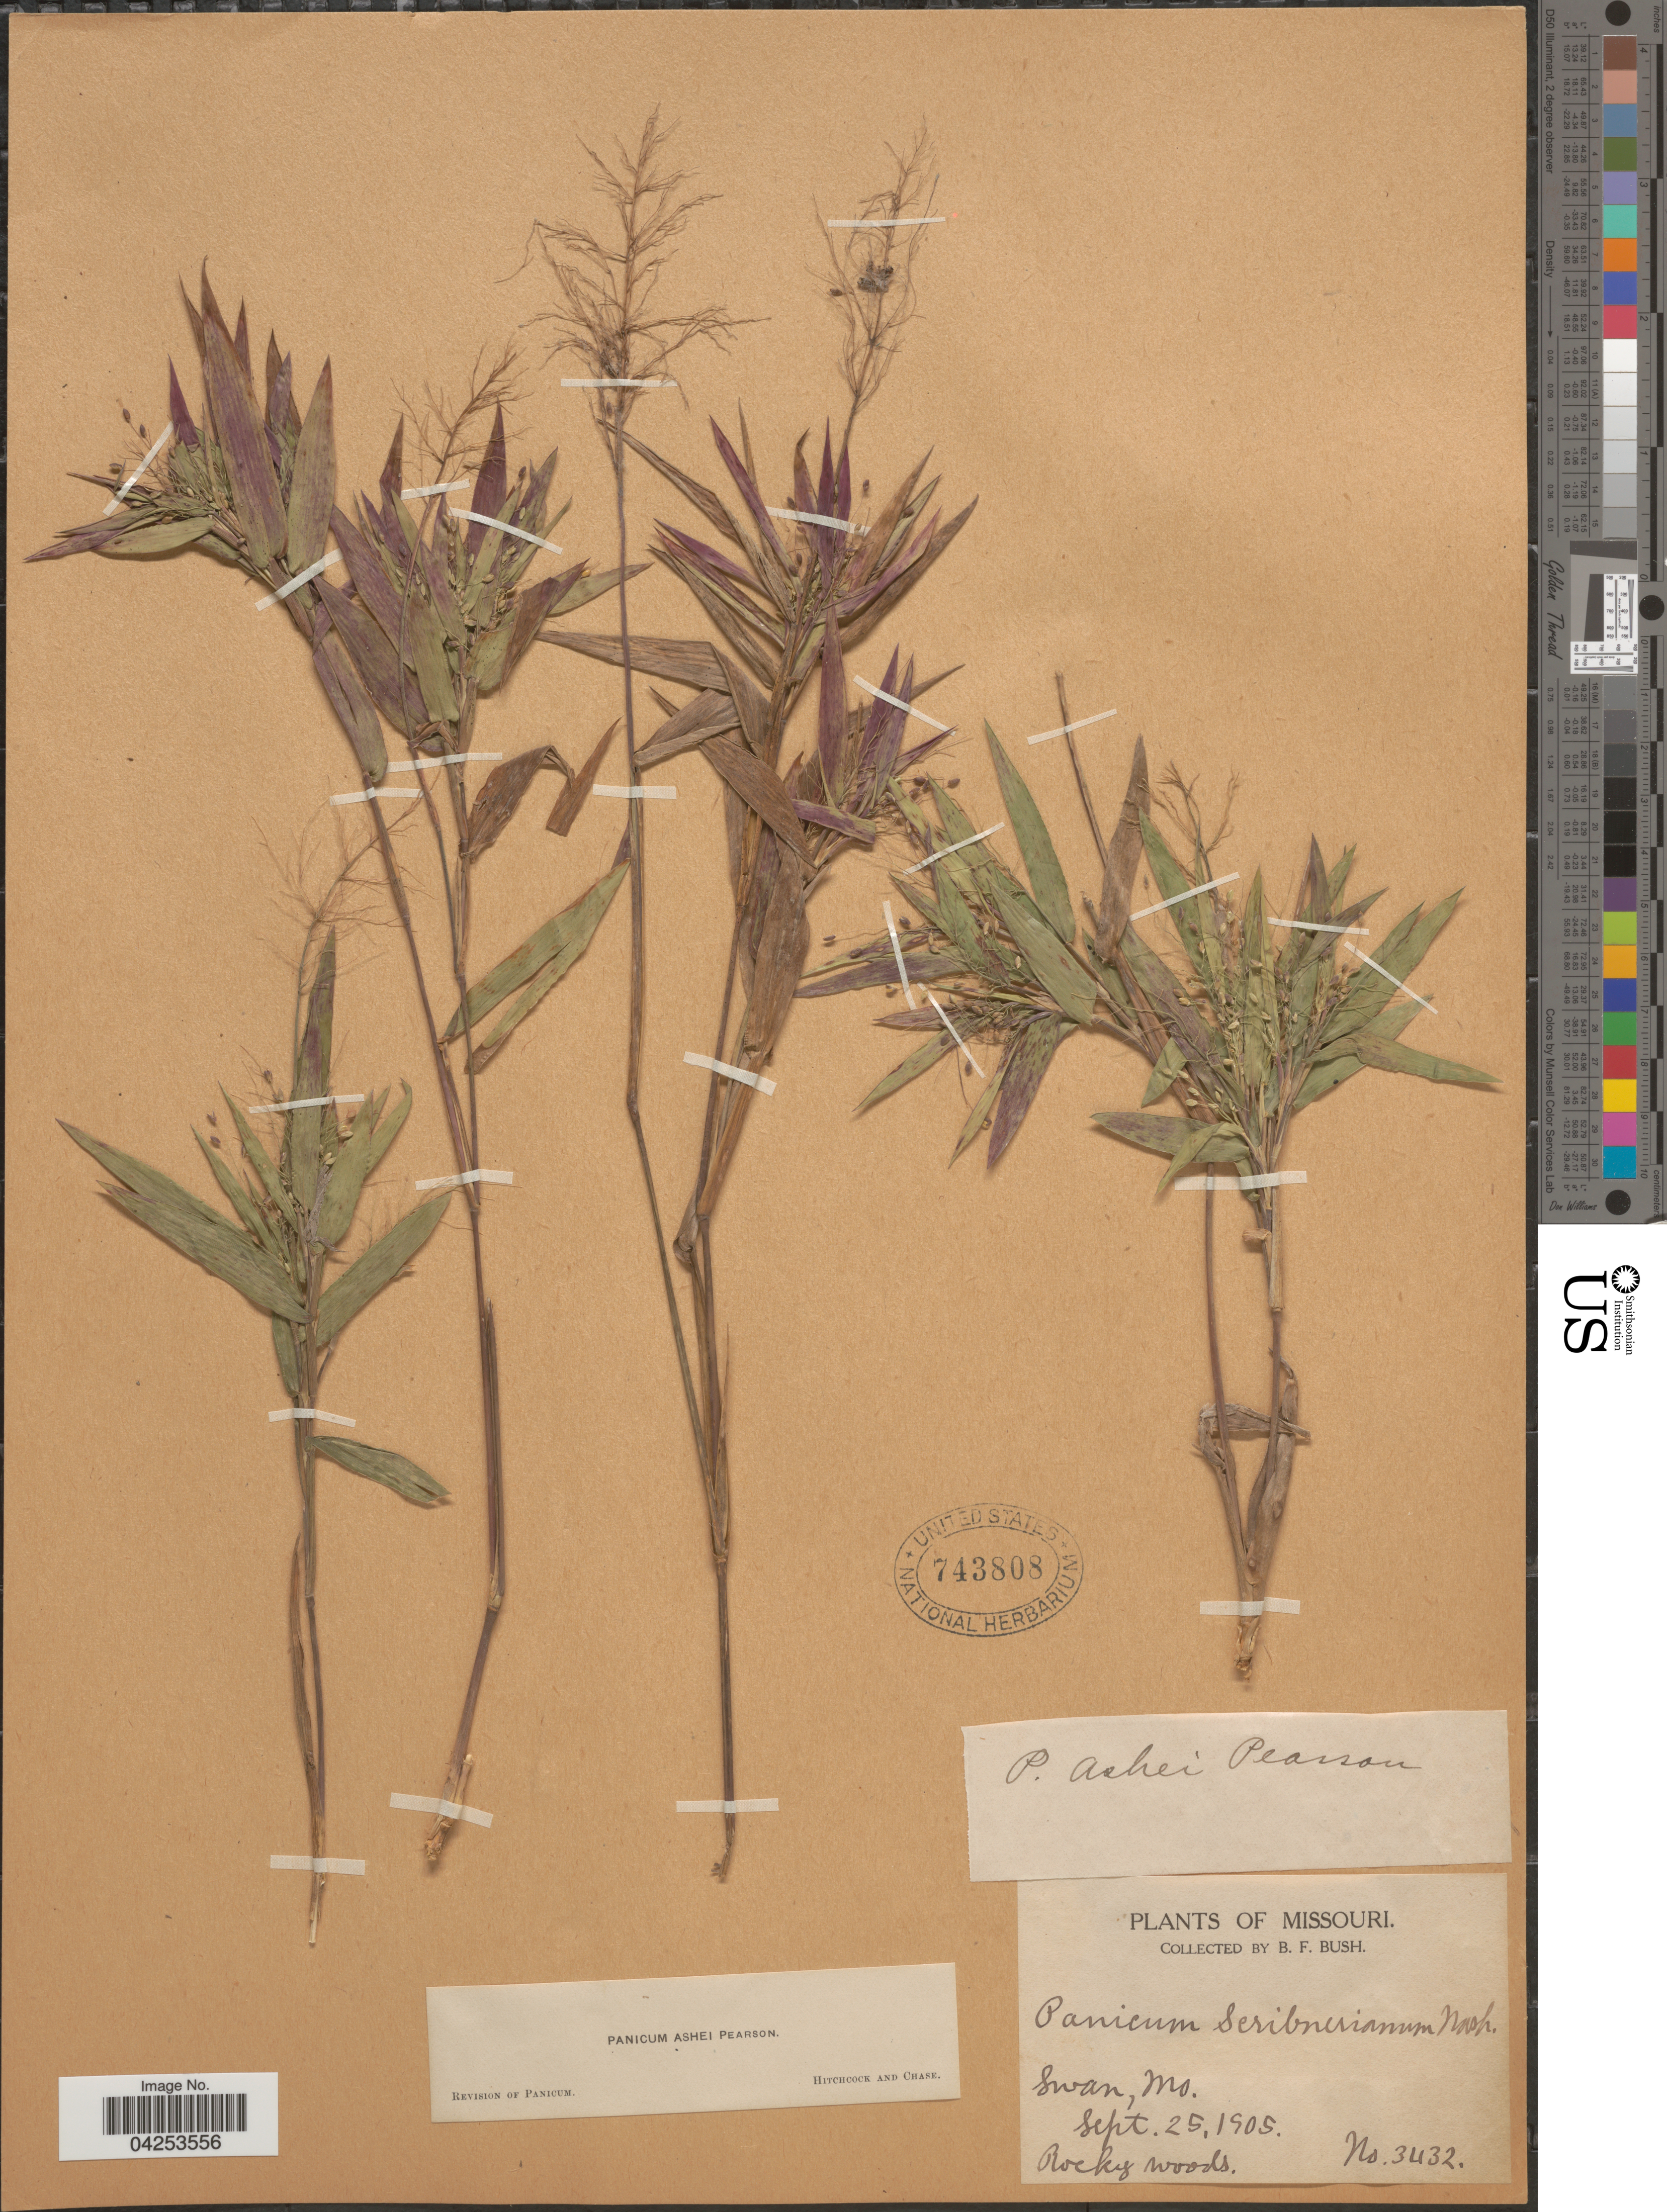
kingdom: Plantae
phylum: Tracheophyta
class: Liliopsida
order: Poales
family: Poaceae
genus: Dichanthelium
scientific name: Dichanthelium commutatum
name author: (Schult.) Gould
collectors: B. F. Bush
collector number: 3432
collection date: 1905-09-25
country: United States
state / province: Missouri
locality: Swan.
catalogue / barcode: US 743808